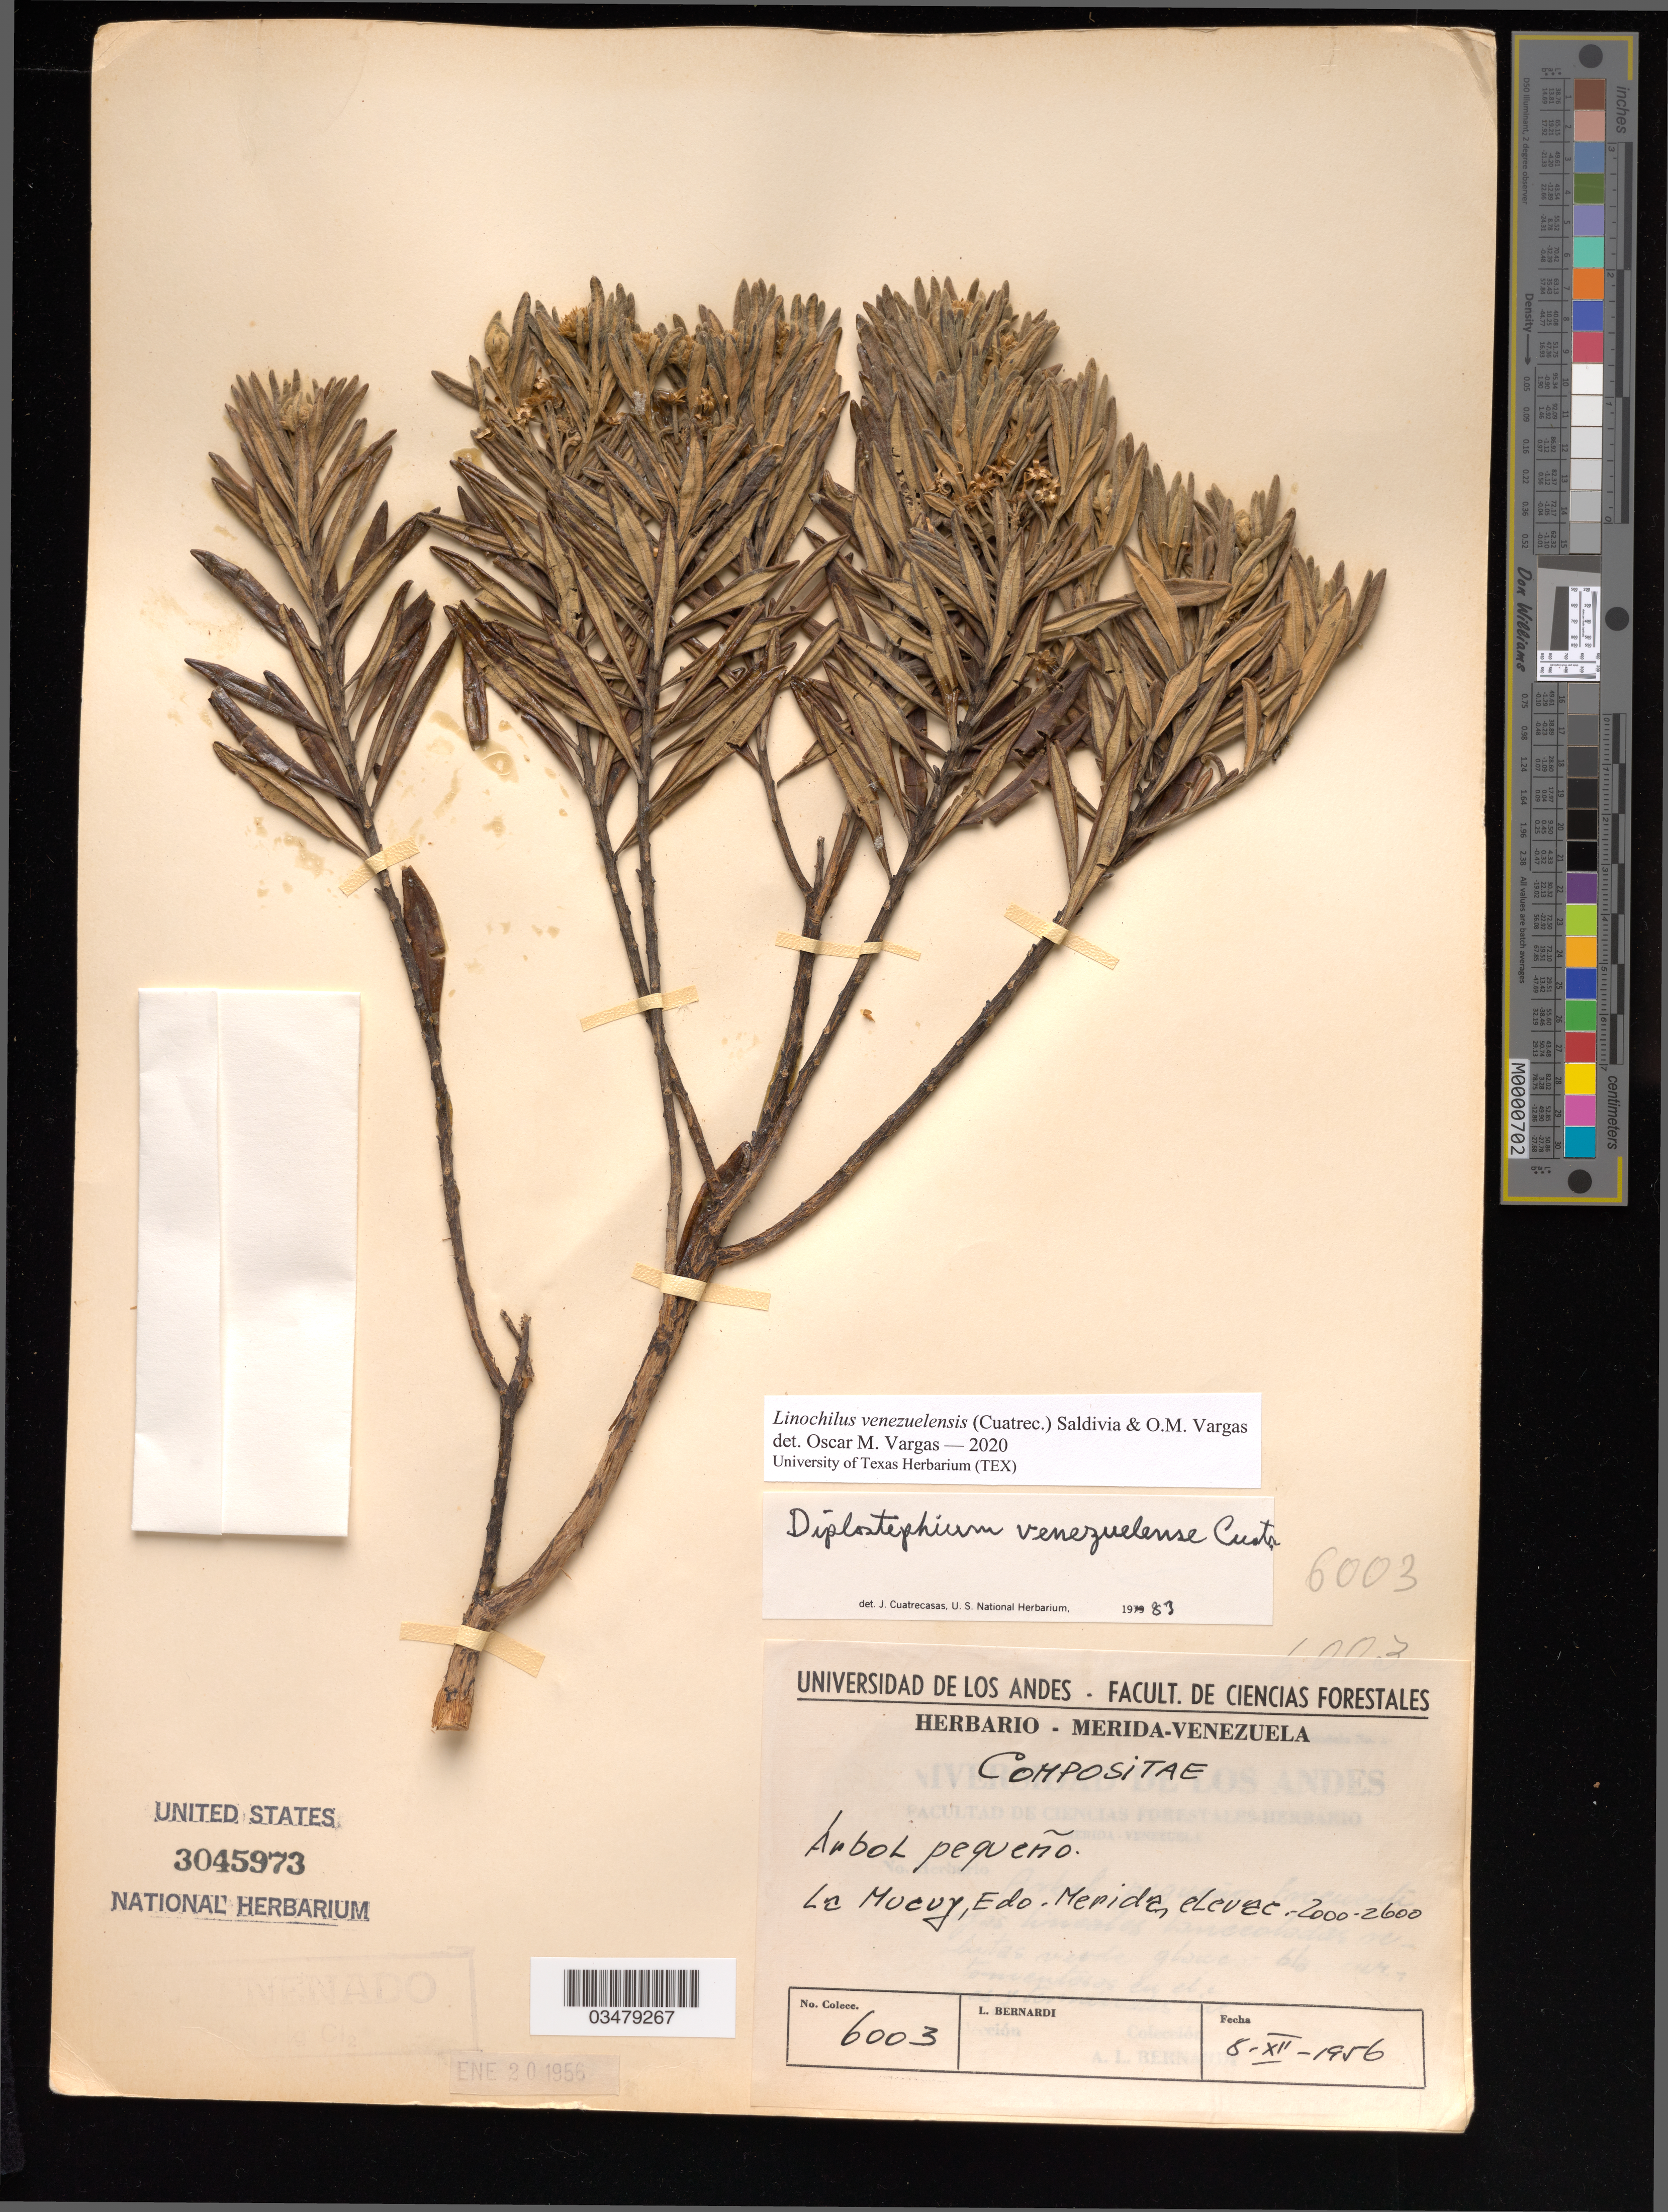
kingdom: Plantae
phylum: Tracheophyta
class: Magnoliopsida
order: Asterales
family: Asteraceae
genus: Linochilus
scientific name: Linochilus venezuelensis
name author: (Cuatrec.) Saldivia & O.M. Vargas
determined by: Vargas, Oscar M.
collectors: A. L. Bernardi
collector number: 6003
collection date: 1956-12-08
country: Venezuela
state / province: Mérida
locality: La Mucuy, Edo. Merida.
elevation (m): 2200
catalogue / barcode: US 3045973